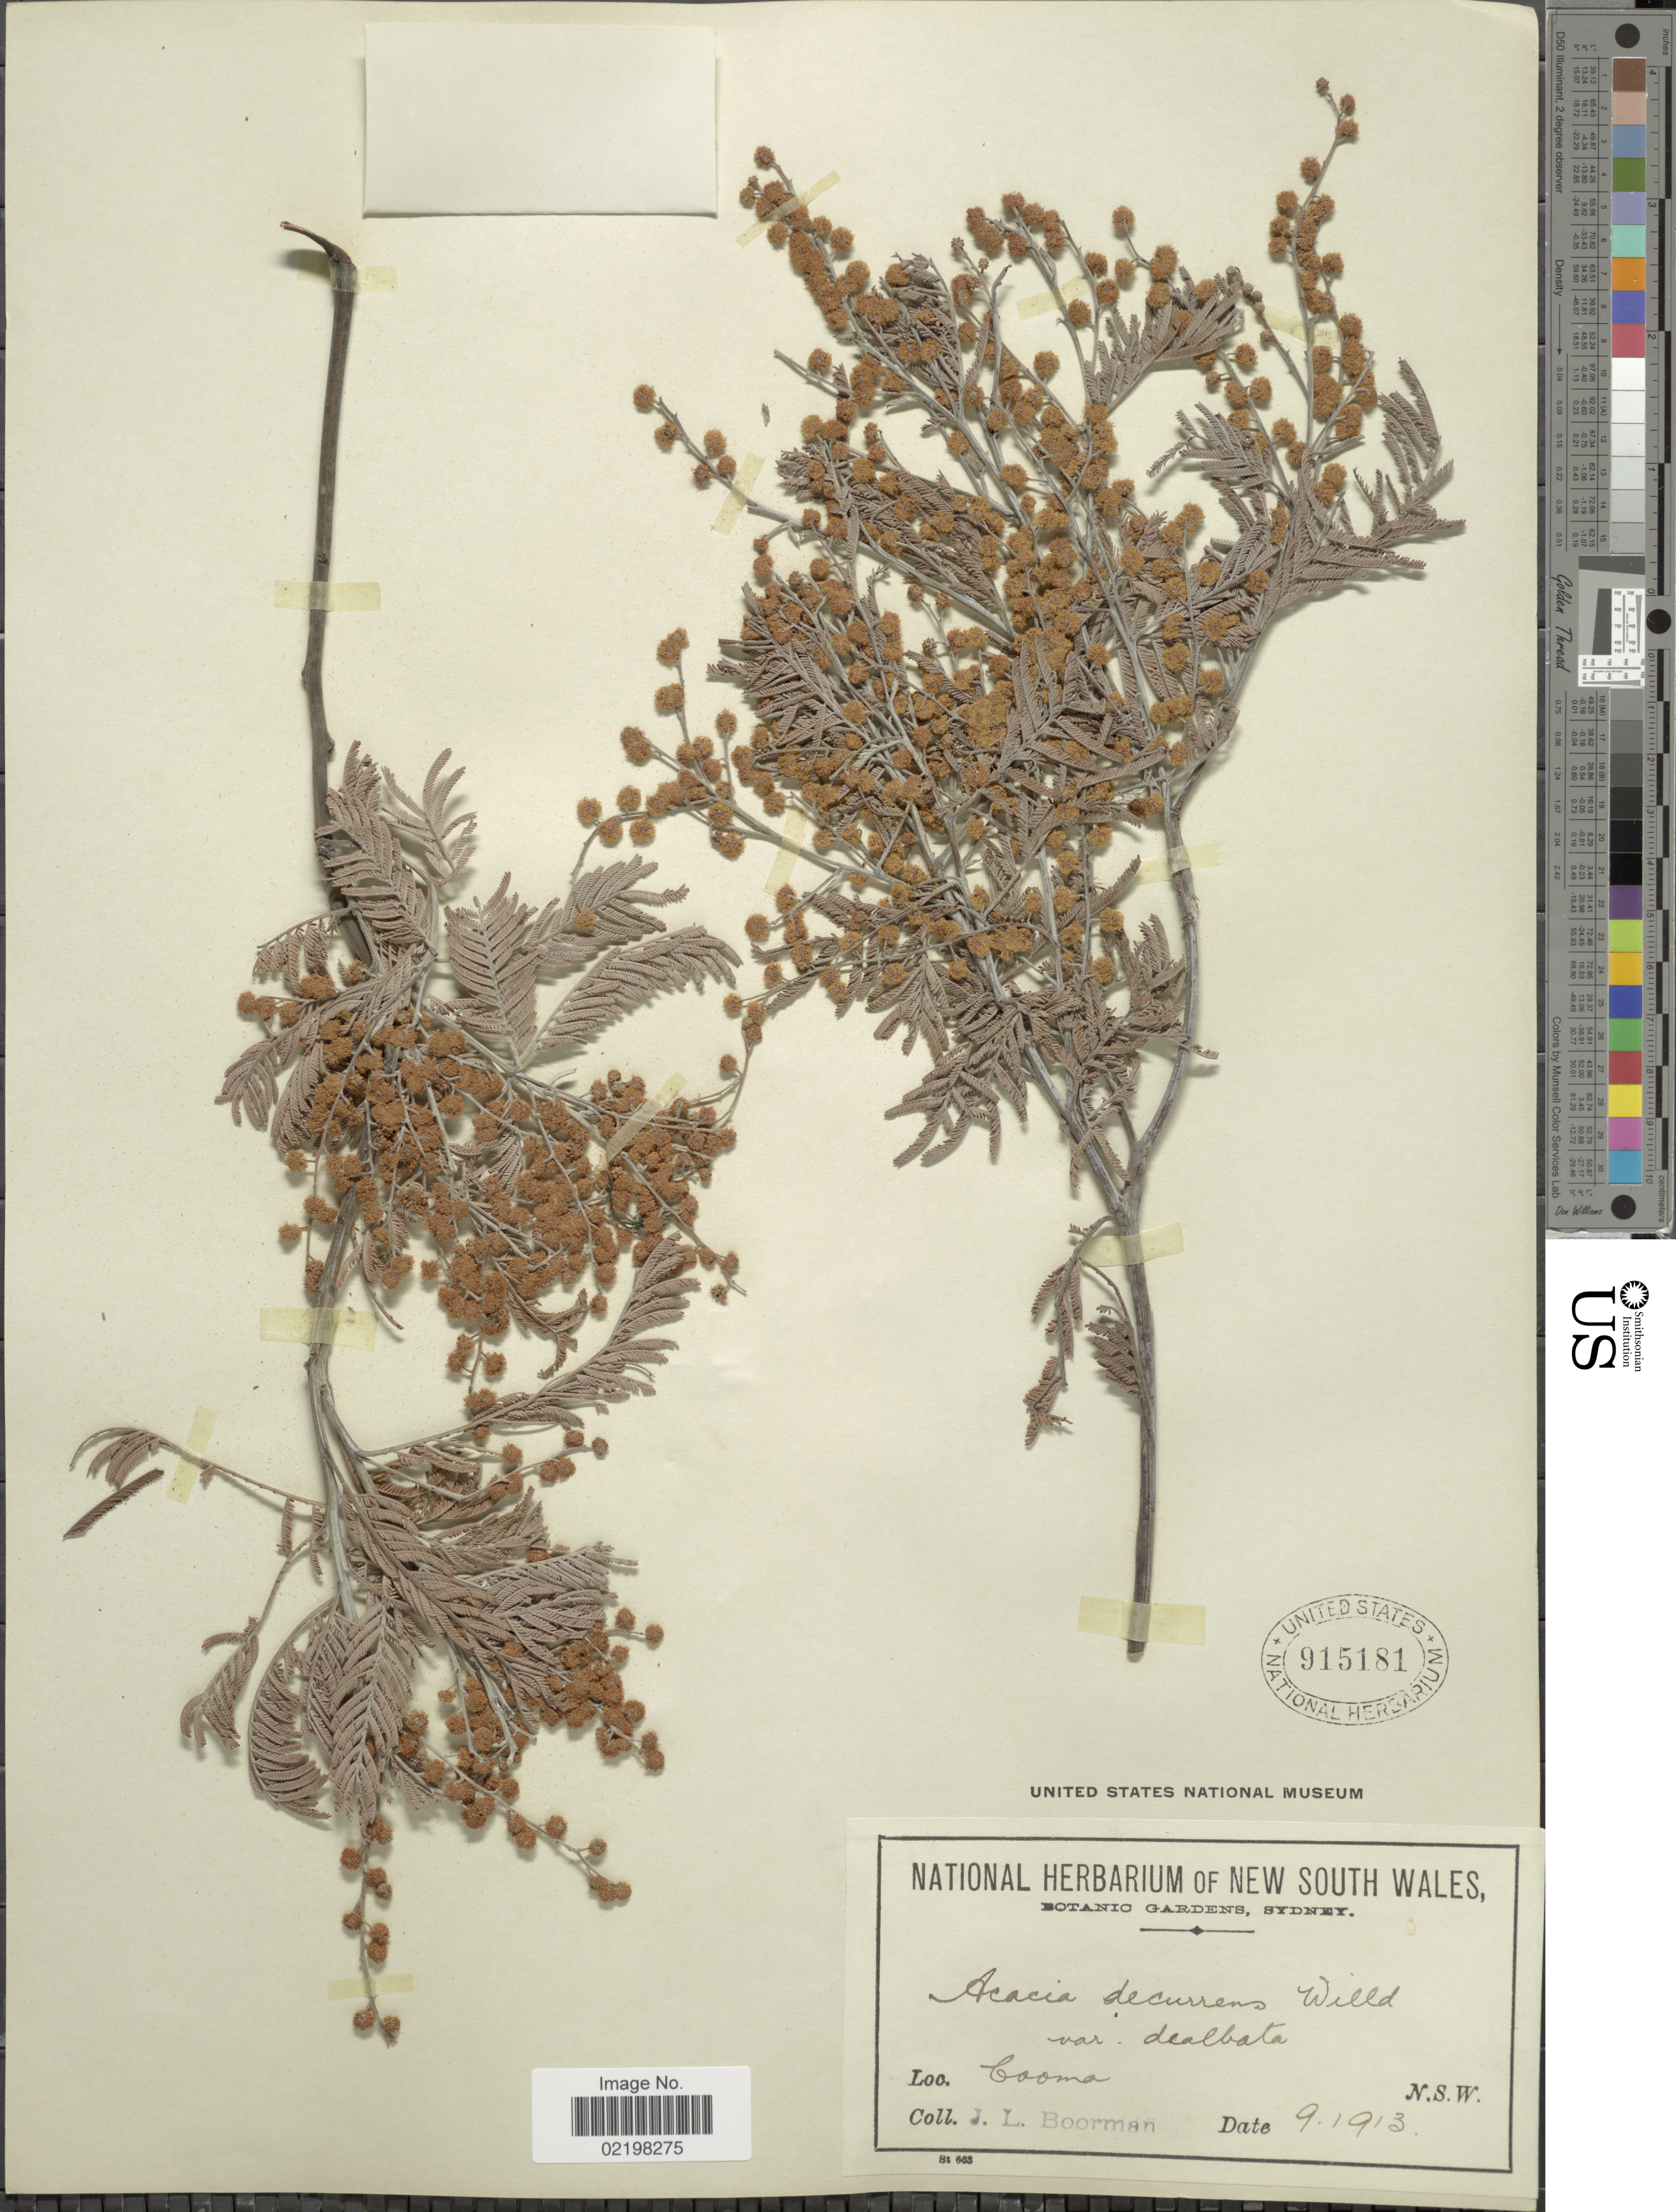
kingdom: Plantae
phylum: Tracheophyta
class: Magnoliopsida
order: Fabales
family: Fabaceae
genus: Acacia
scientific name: Acacia decurrens var. dealbata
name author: (Link) Maiden ex F. Muell.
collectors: J. Boorman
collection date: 1913-09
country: Australia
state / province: New South Wales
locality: Cooma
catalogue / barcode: US 915181